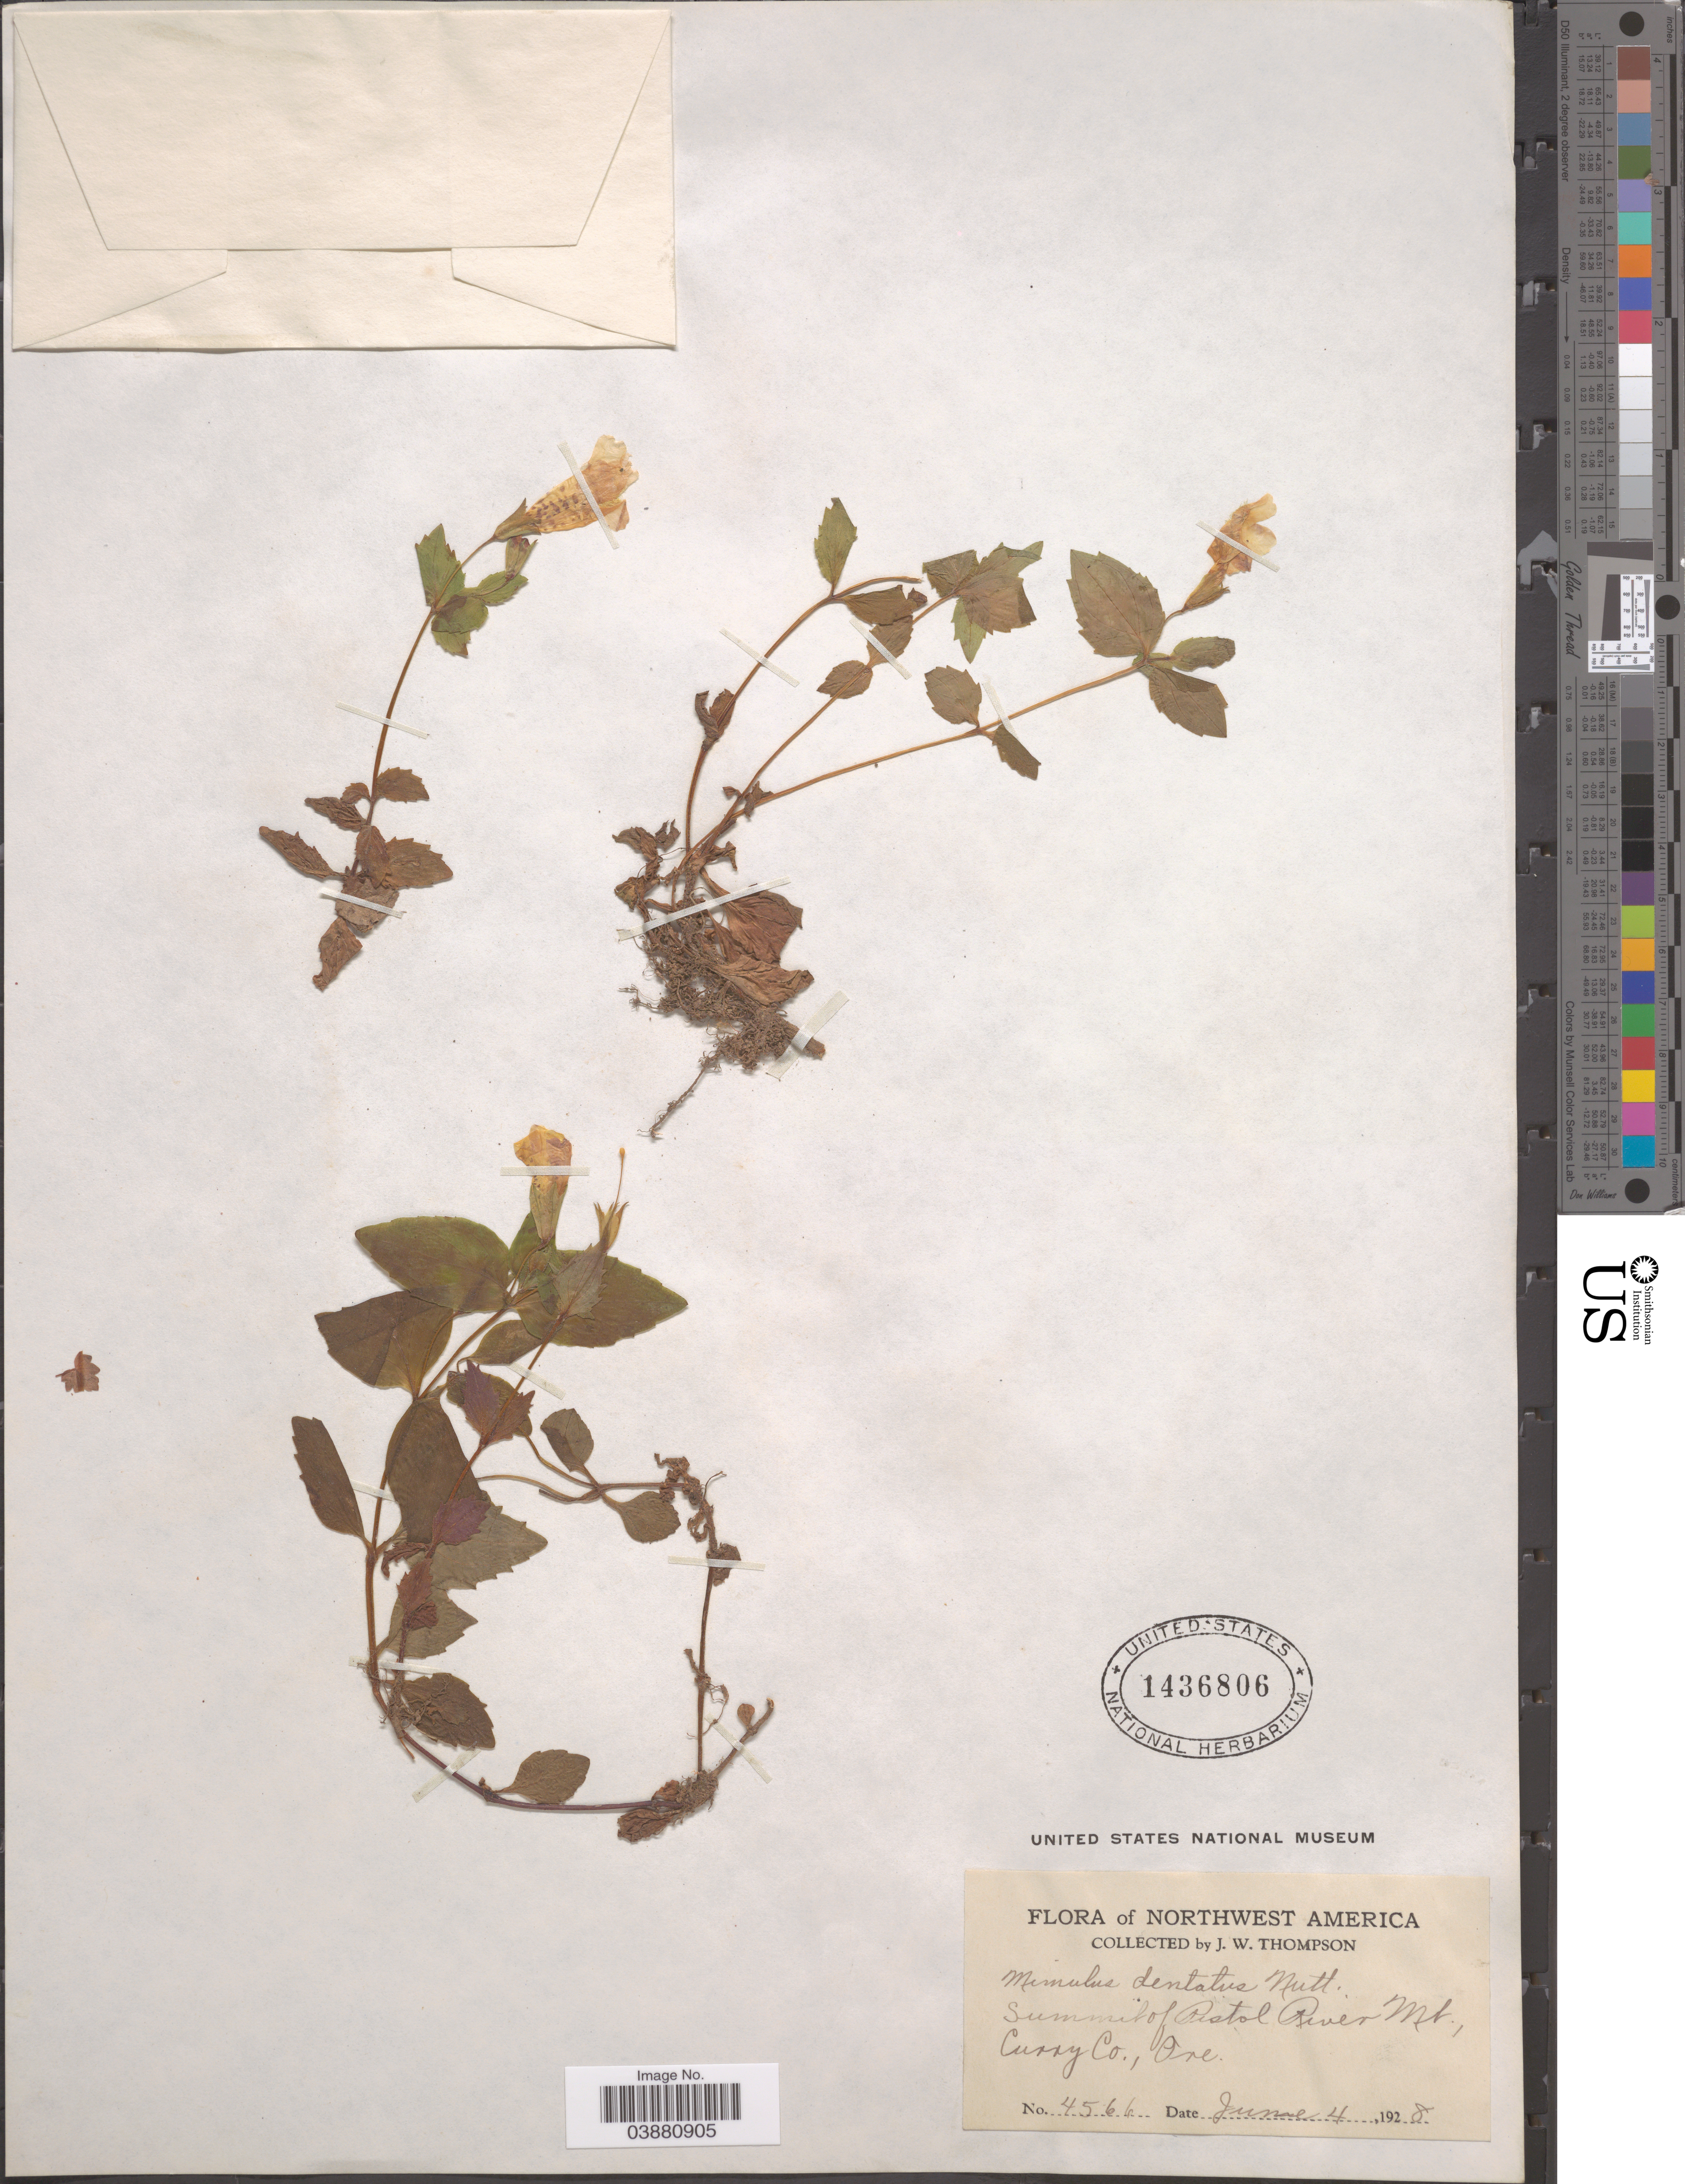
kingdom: Plantae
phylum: Tracheophyta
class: Magnoliopsida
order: Lamiales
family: Phrymaceae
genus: Mimulus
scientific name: Mimulus dentatus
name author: Nutt. ex Benth.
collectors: J. W. Thompson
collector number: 4566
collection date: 1928-06-04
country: United States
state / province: Oregon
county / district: Curry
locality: Northwest America. Summit of Pistol River Mt., Curry Co.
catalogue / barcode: US 1436806